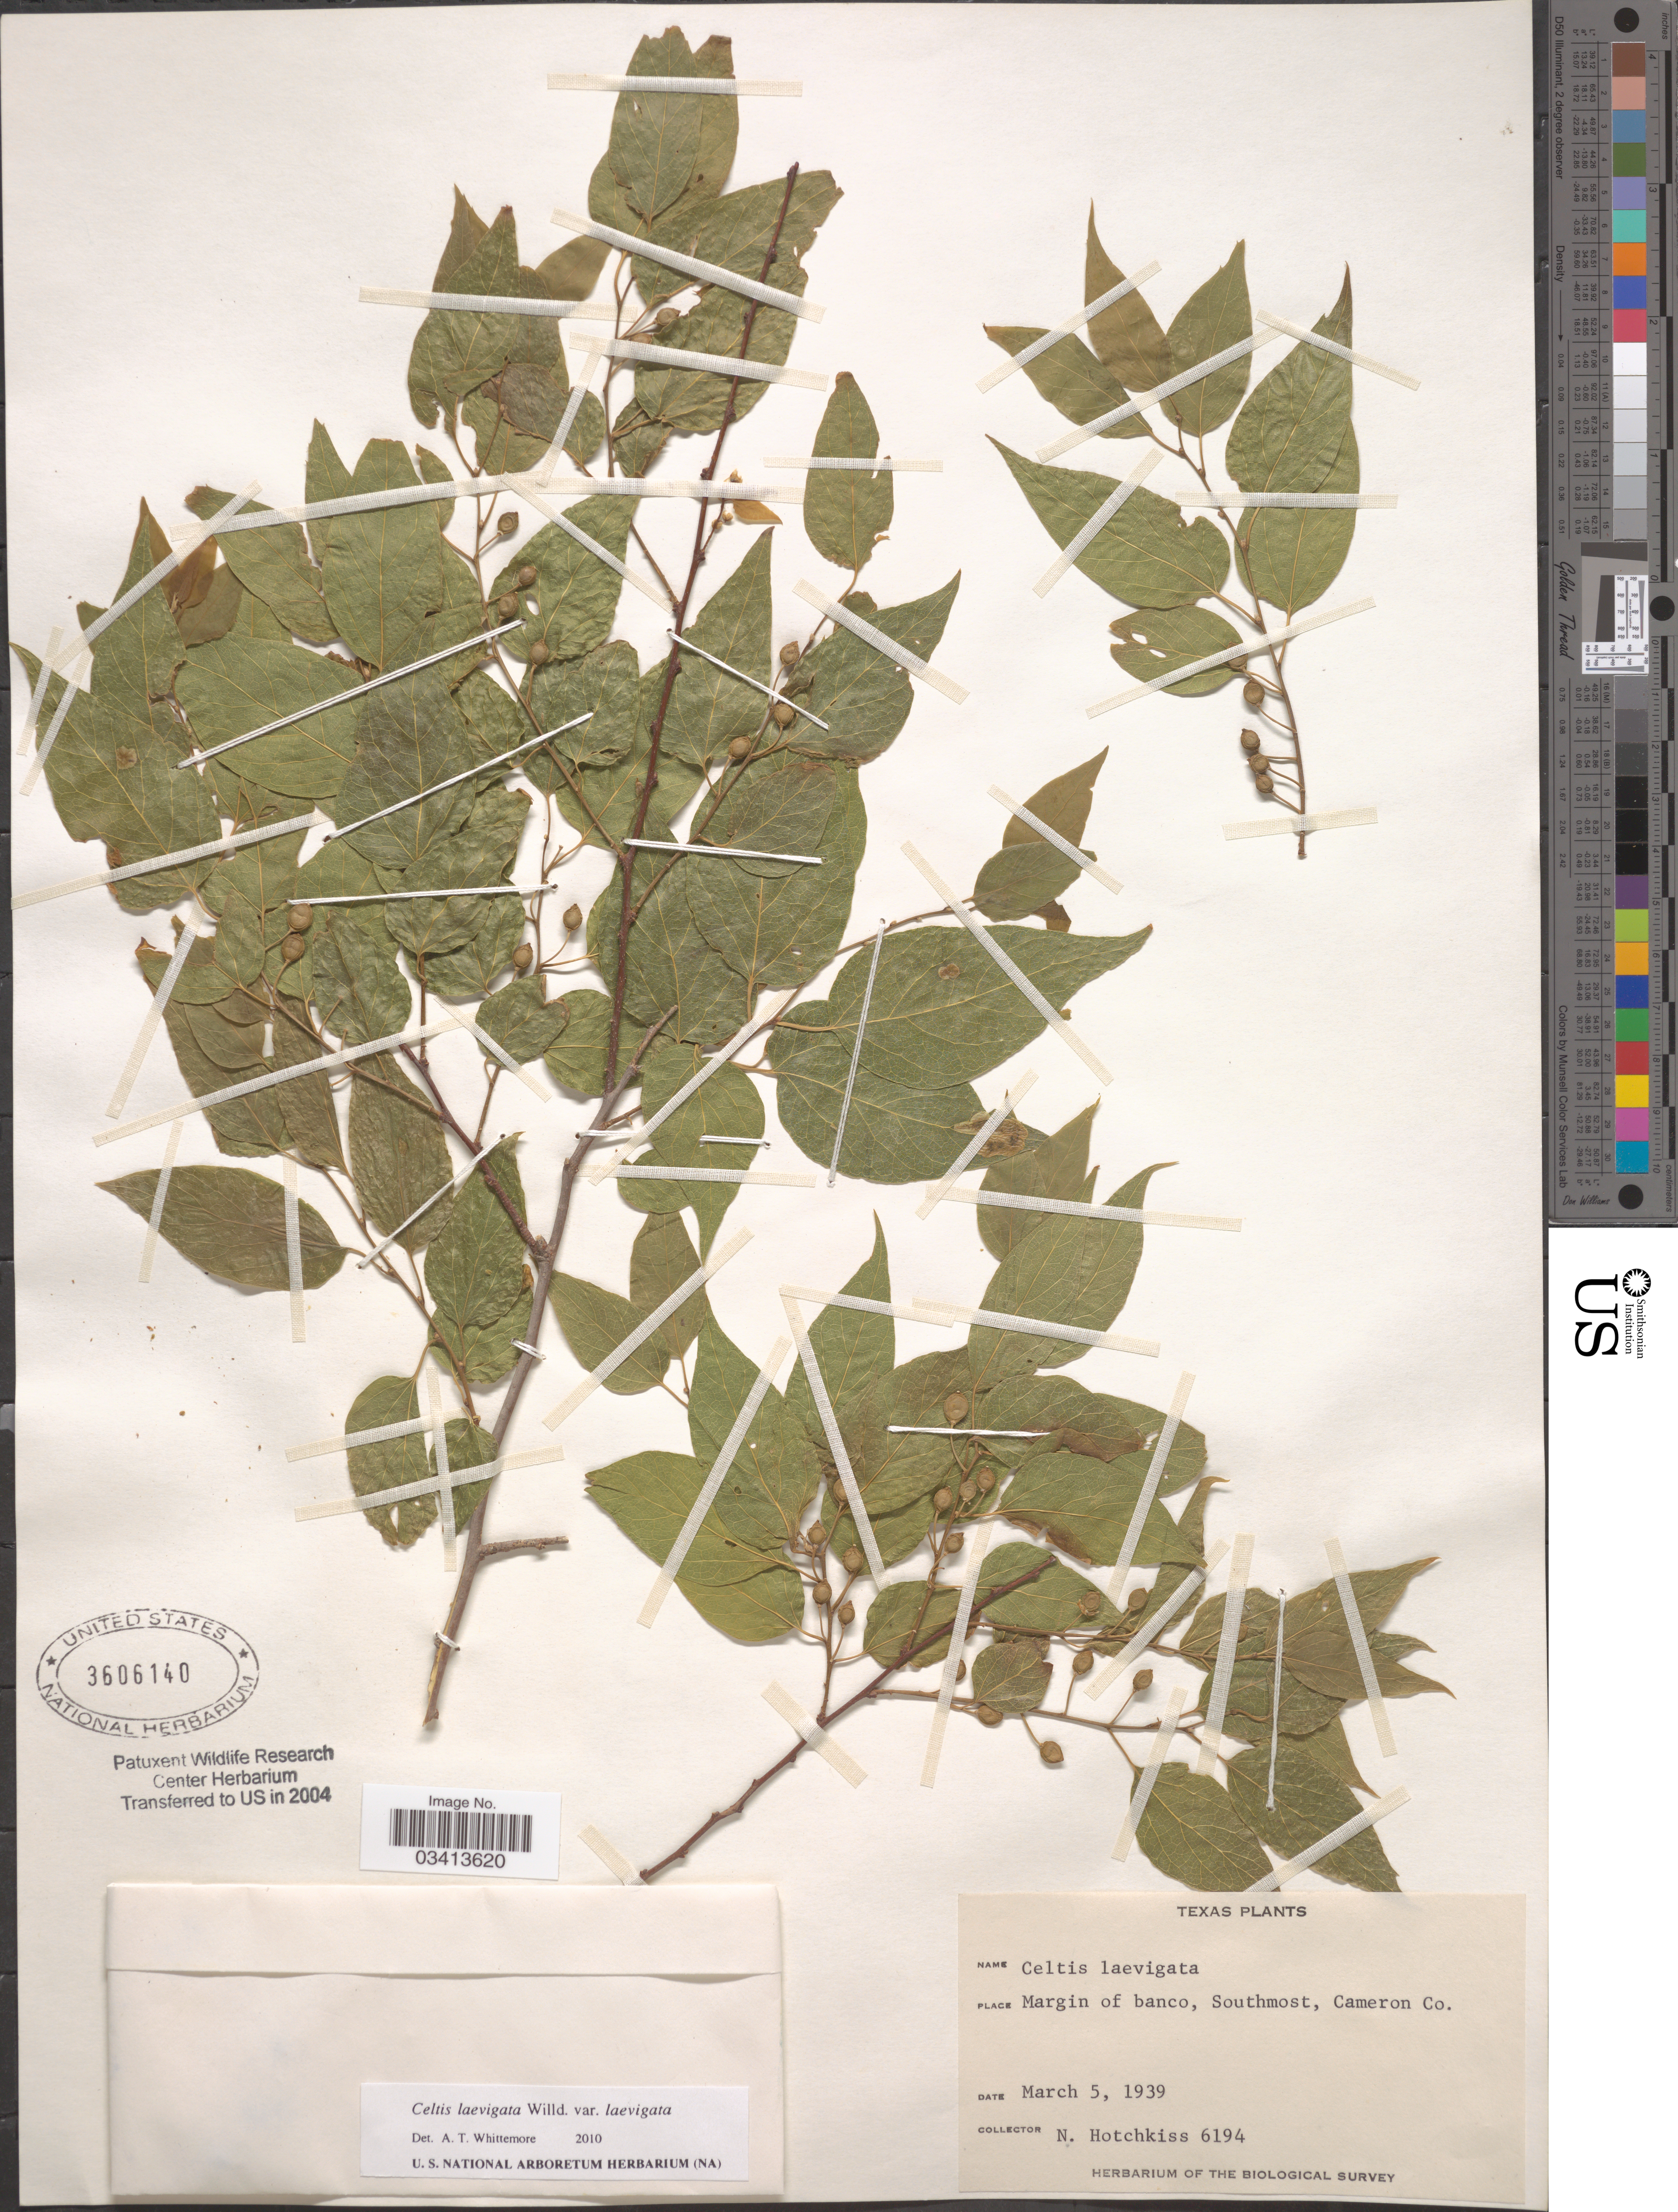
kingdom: Plantae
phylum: Tracheophyta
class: Magnoliopsida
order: Rosales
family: Cannabaceae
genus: Celtis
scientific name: Celtis laevigata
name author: Willd.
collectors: N. Hotchkiss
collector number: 6194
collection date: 1939-03-05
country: United States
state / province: Texas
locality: Margin of banco, Southmost, Cameron Co.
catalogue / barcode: US 3606140